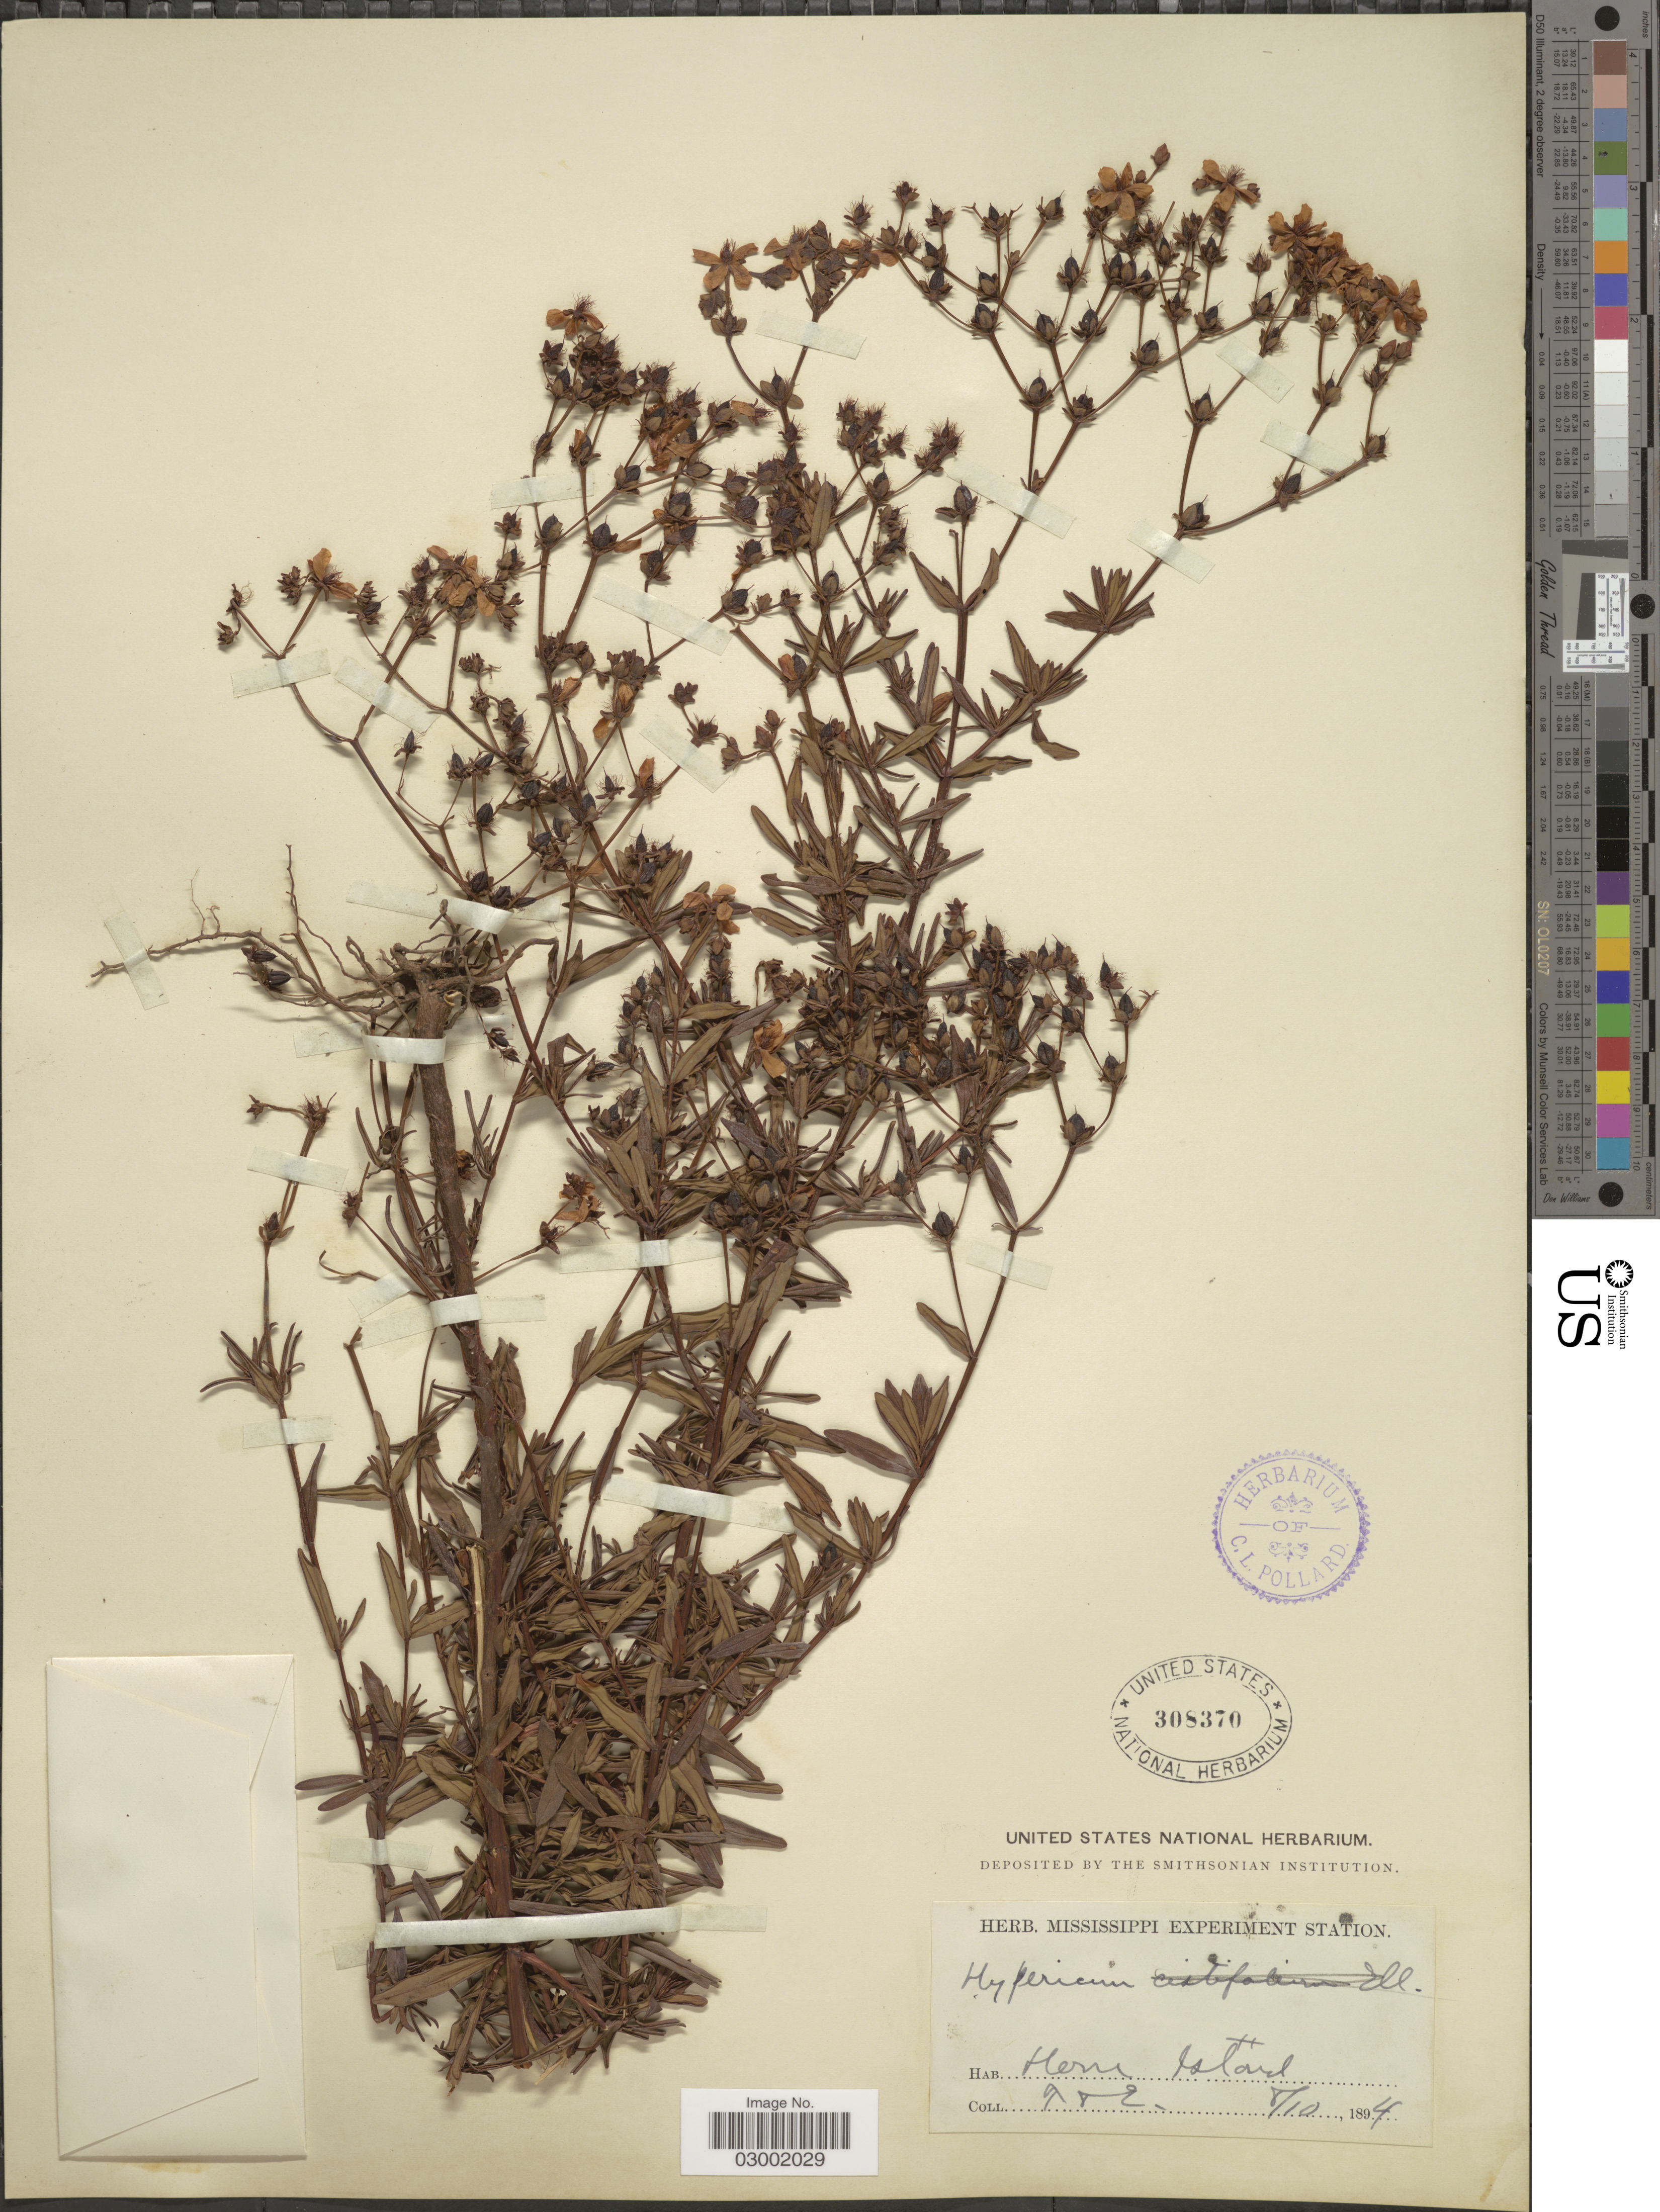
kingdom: Plantae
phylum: Tracheophyta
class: Magnoliopsida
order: Malpighiales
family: Hypericaceae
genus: Hypericum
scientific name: Hypericum opacum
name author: Torr. & A. Gray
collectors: -. Tracy & -. Earle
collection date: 1894-08-10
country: United States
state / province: Mississippi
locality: Horn Island.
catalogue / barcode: US 308370